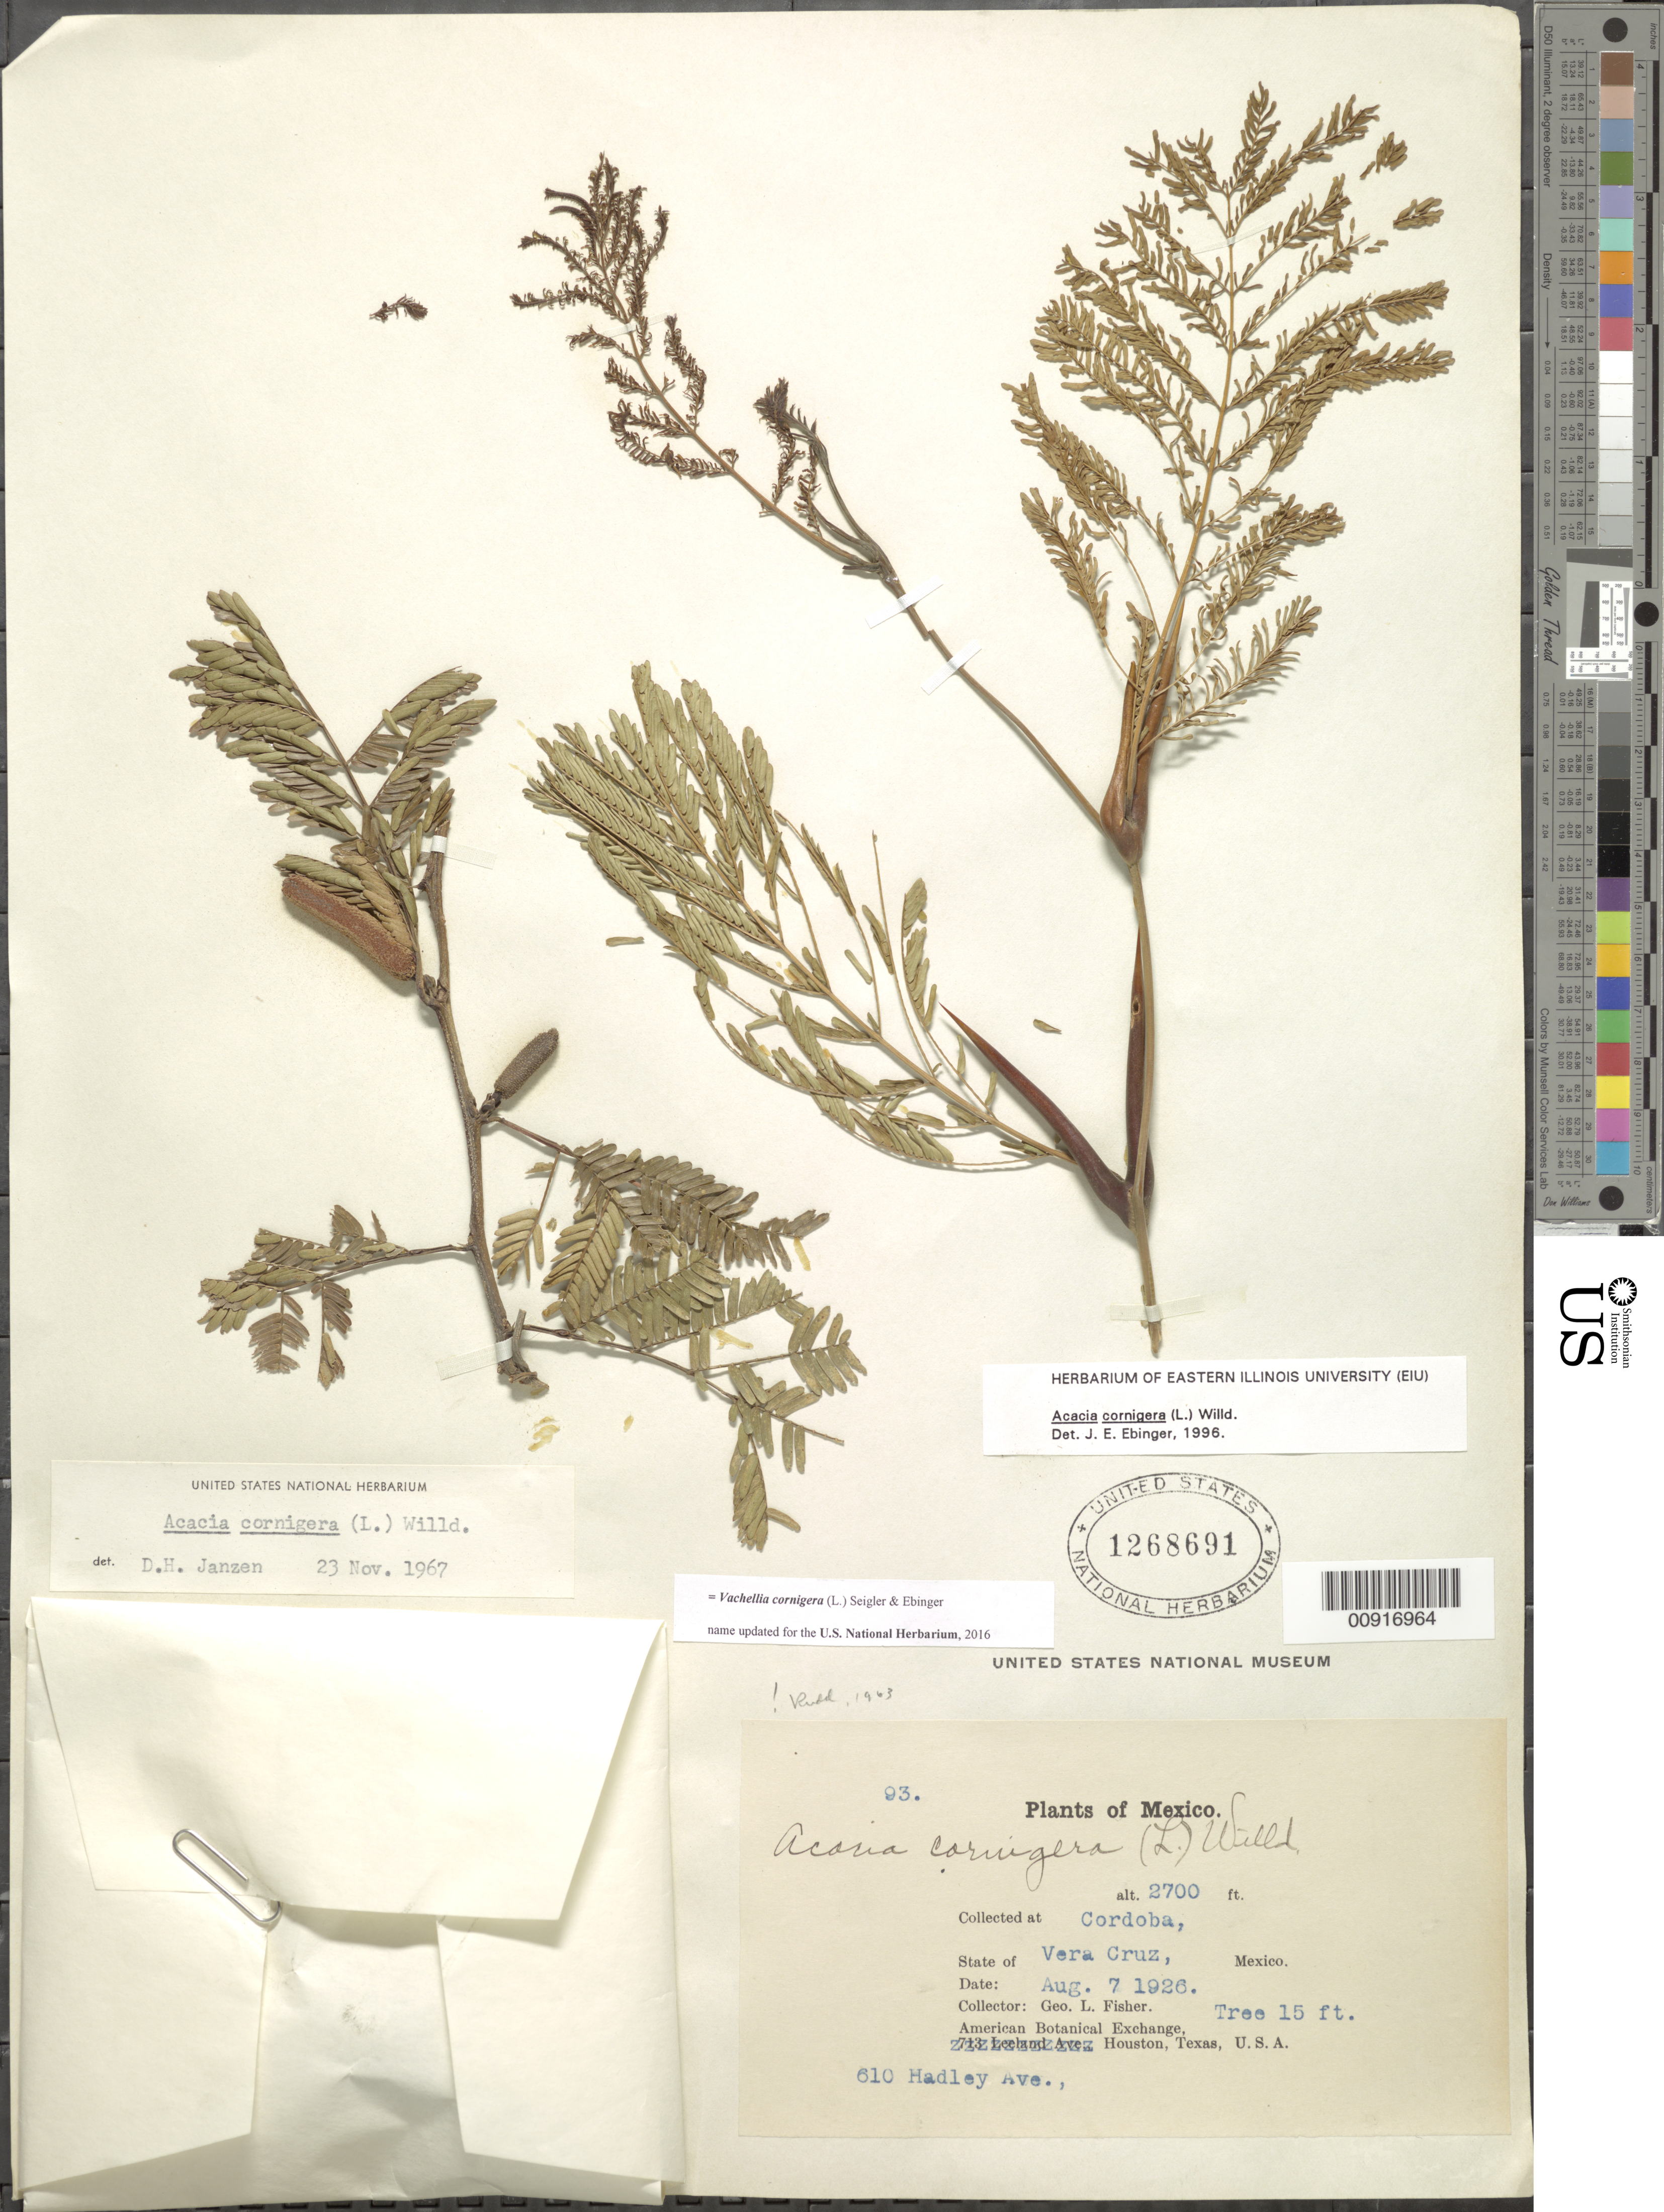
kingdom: Plantae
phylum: Tracheophyta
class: Magnoliopsida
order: Fabales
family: Fabaceae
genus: Vachellia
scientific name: Vachellia cornigera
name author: (L.) Seigler & Ebinger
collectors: G. L. Fisher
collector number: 93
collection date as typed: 07 Aug 1926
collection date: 1926-08-07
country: Mexico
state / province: Veracruz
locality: Córdoba.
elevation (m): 823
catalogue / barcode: US 1268691